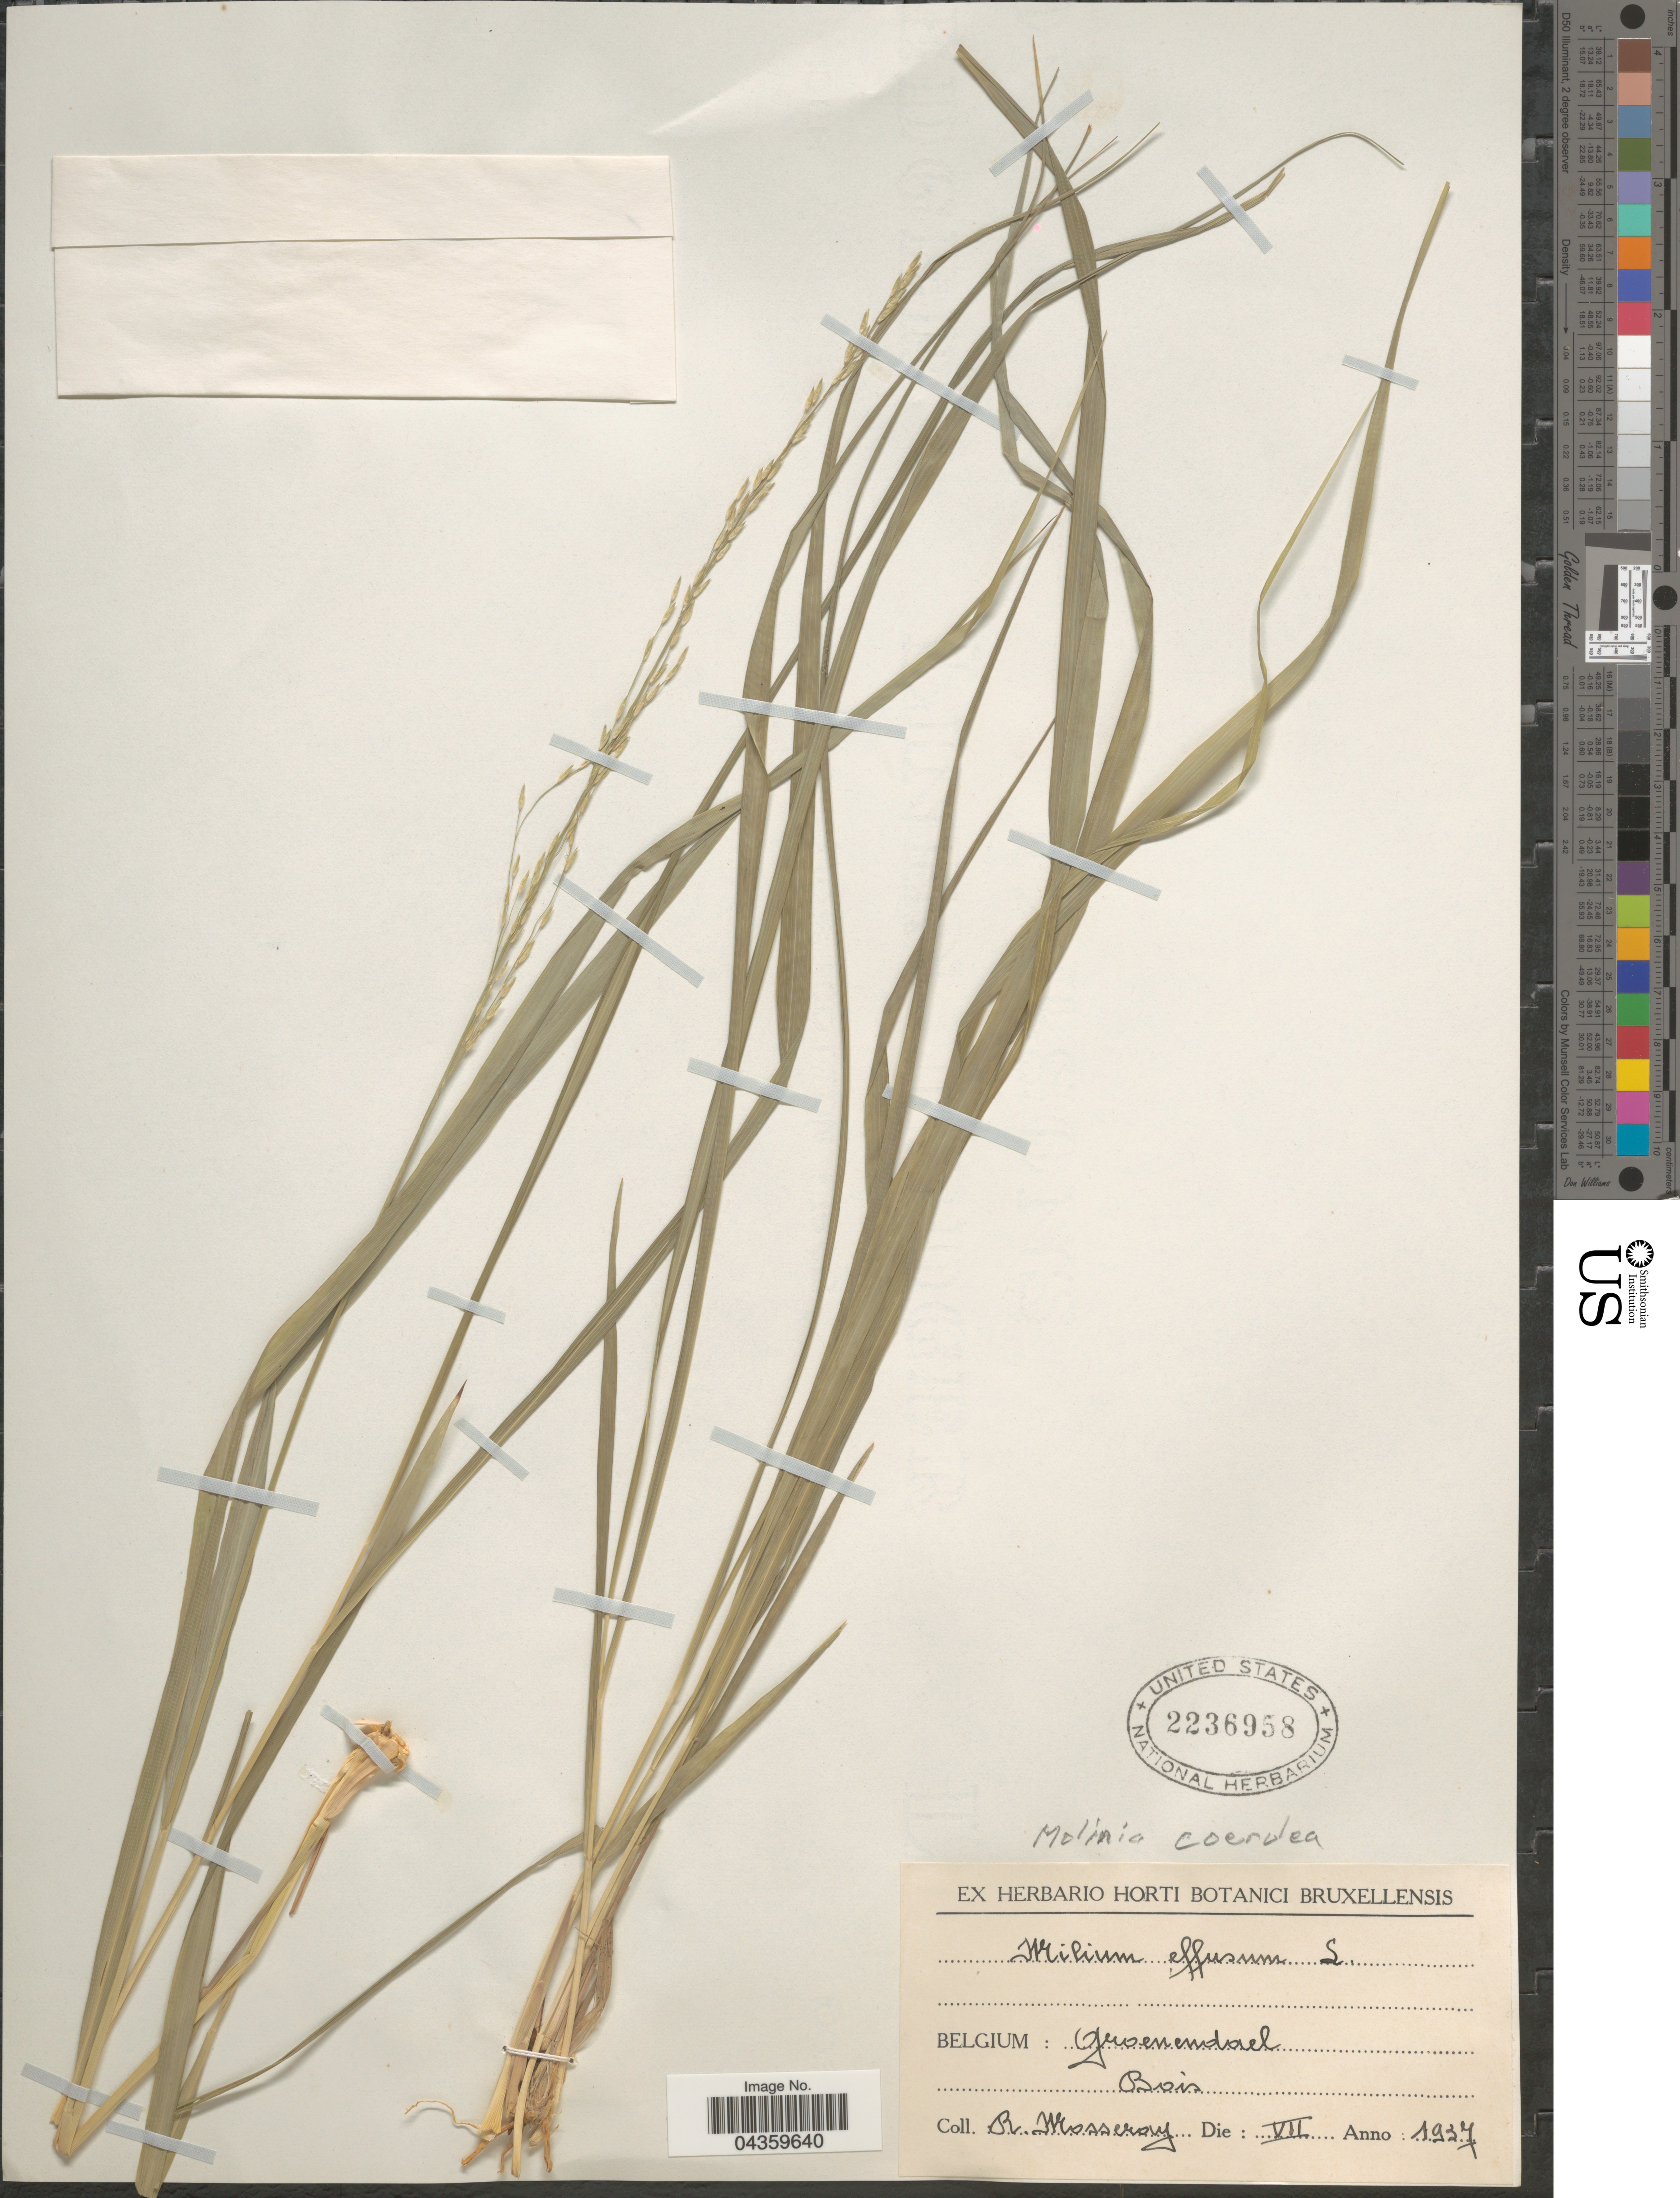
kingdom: Plantae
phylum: Tracheophyta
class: Liliopsida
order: Poales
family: Poaceae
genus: Molinia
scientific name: Molinia caerulea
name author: (L.) Moench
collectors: R. Mosseray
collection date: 1937-07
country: Belgium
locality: Groenendael. Bois.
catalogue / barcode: US 2236958